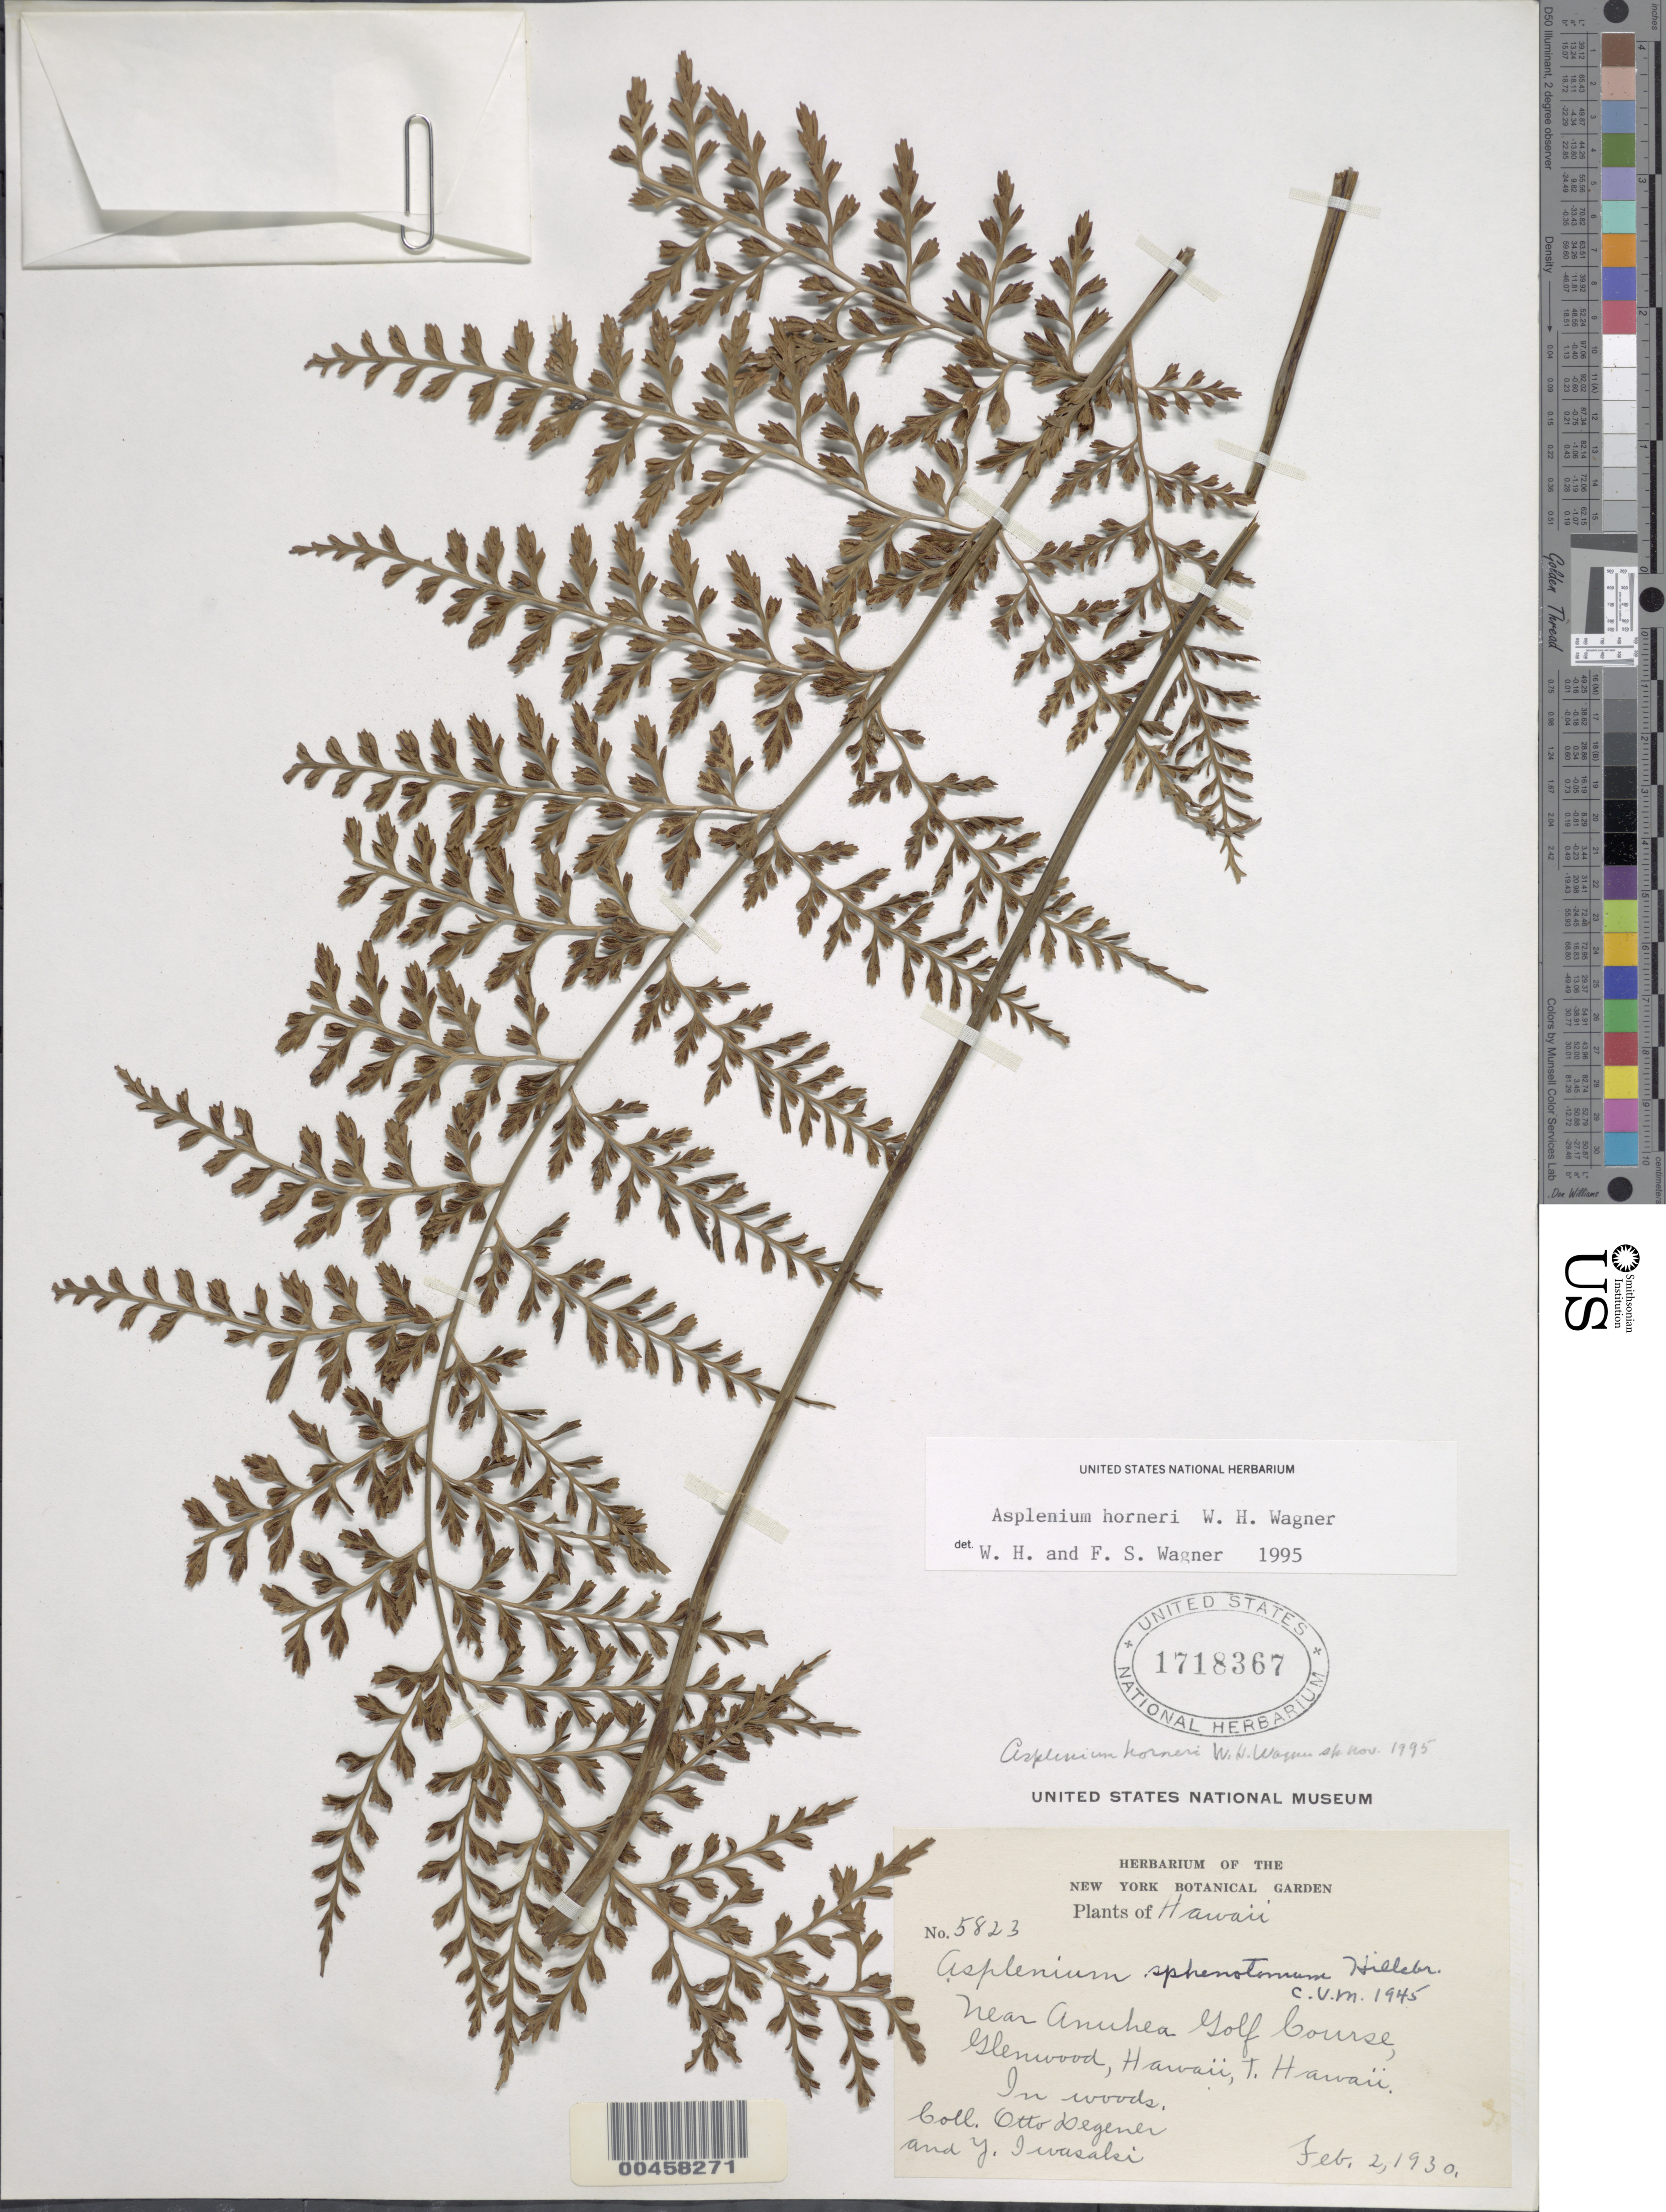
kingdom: Plantae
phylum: Tracheophyta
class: Polypodiopsida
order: Polypodiales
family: Aspleniaceae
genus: Asplenium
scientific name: Asplenium sphenotomum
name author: Hillebr.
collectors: O. Degener & Y. Iwasaki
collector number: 5823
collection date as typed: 2 Feb 1930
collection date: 1930-02-02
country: United States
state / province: Hawaii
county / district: Hawaii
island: Hawaii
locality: Near Anukea Golf Course, Glenwood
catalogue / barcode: US 1718367